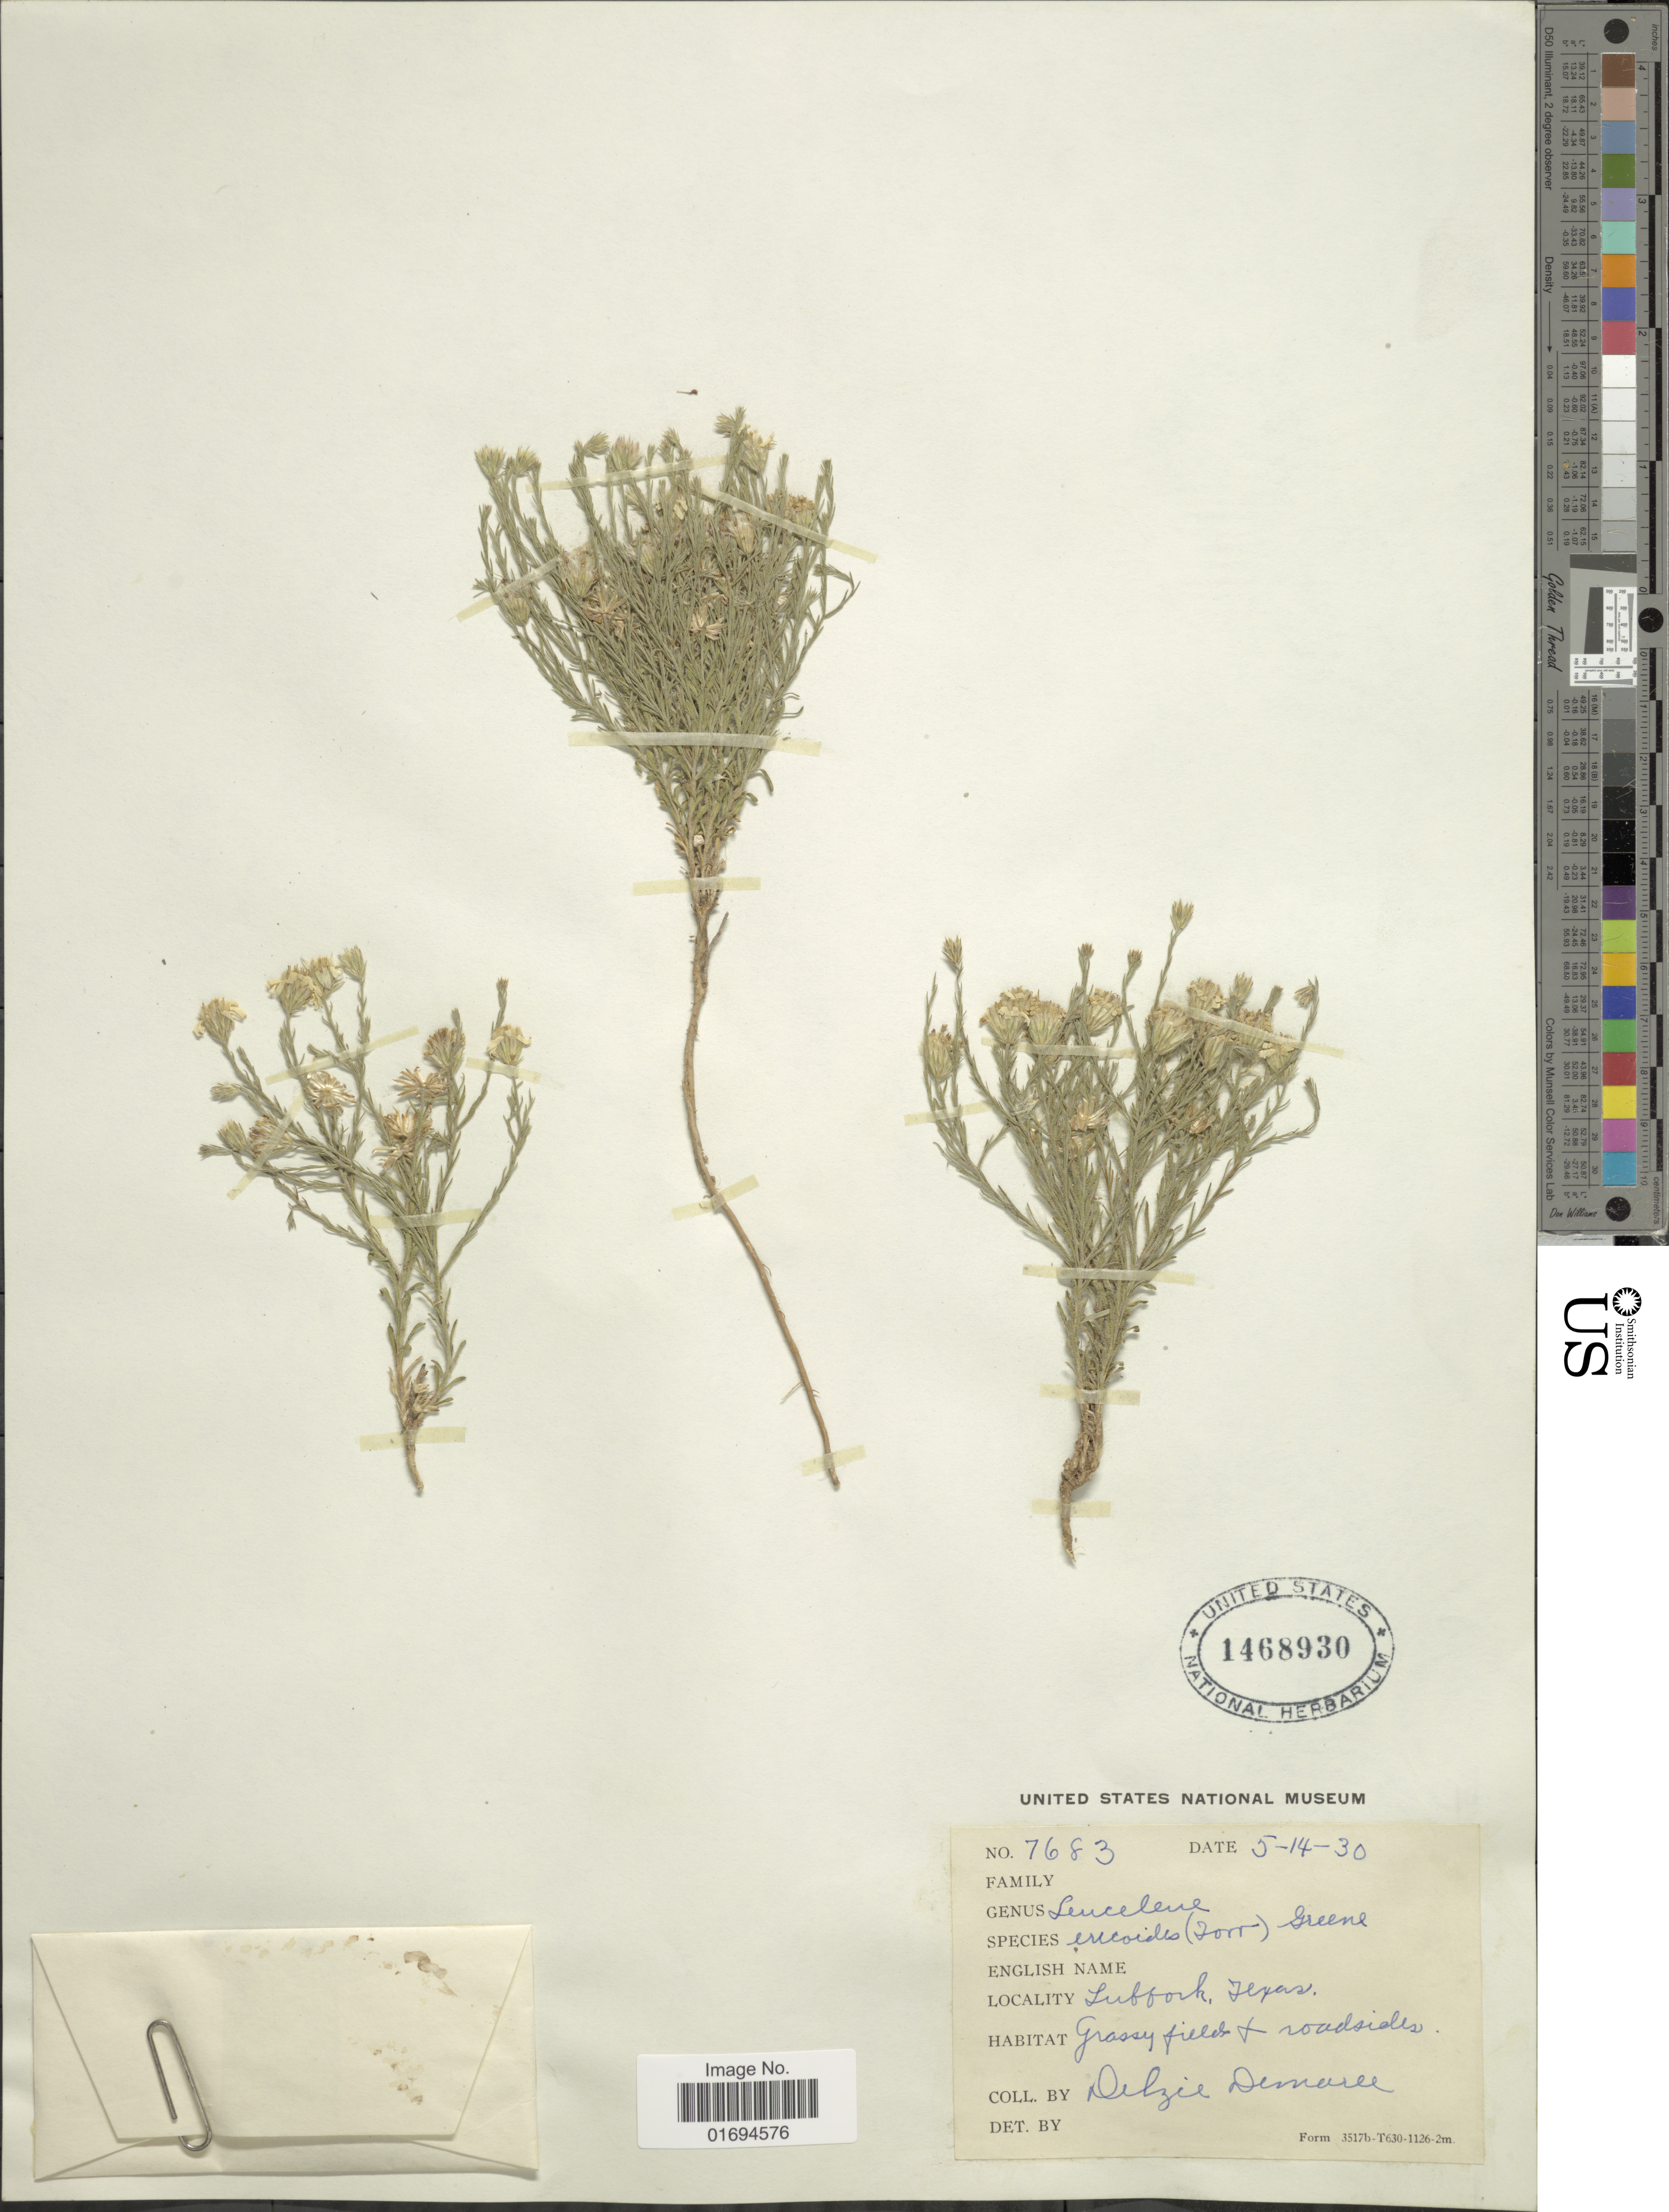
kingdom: Plantae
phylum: Tracheophyta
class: Magnoliopsida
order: Asterales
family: Asteraceae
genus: Chaetopappa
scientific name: Chaetopappa ericoides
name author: (Torr.) G.L. Nesom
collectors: D. Demaree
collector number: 7683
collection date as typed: Transcribed d/m/y: 15/5/30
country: United States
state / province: Texas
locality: Suffork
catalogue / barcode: US 1468930